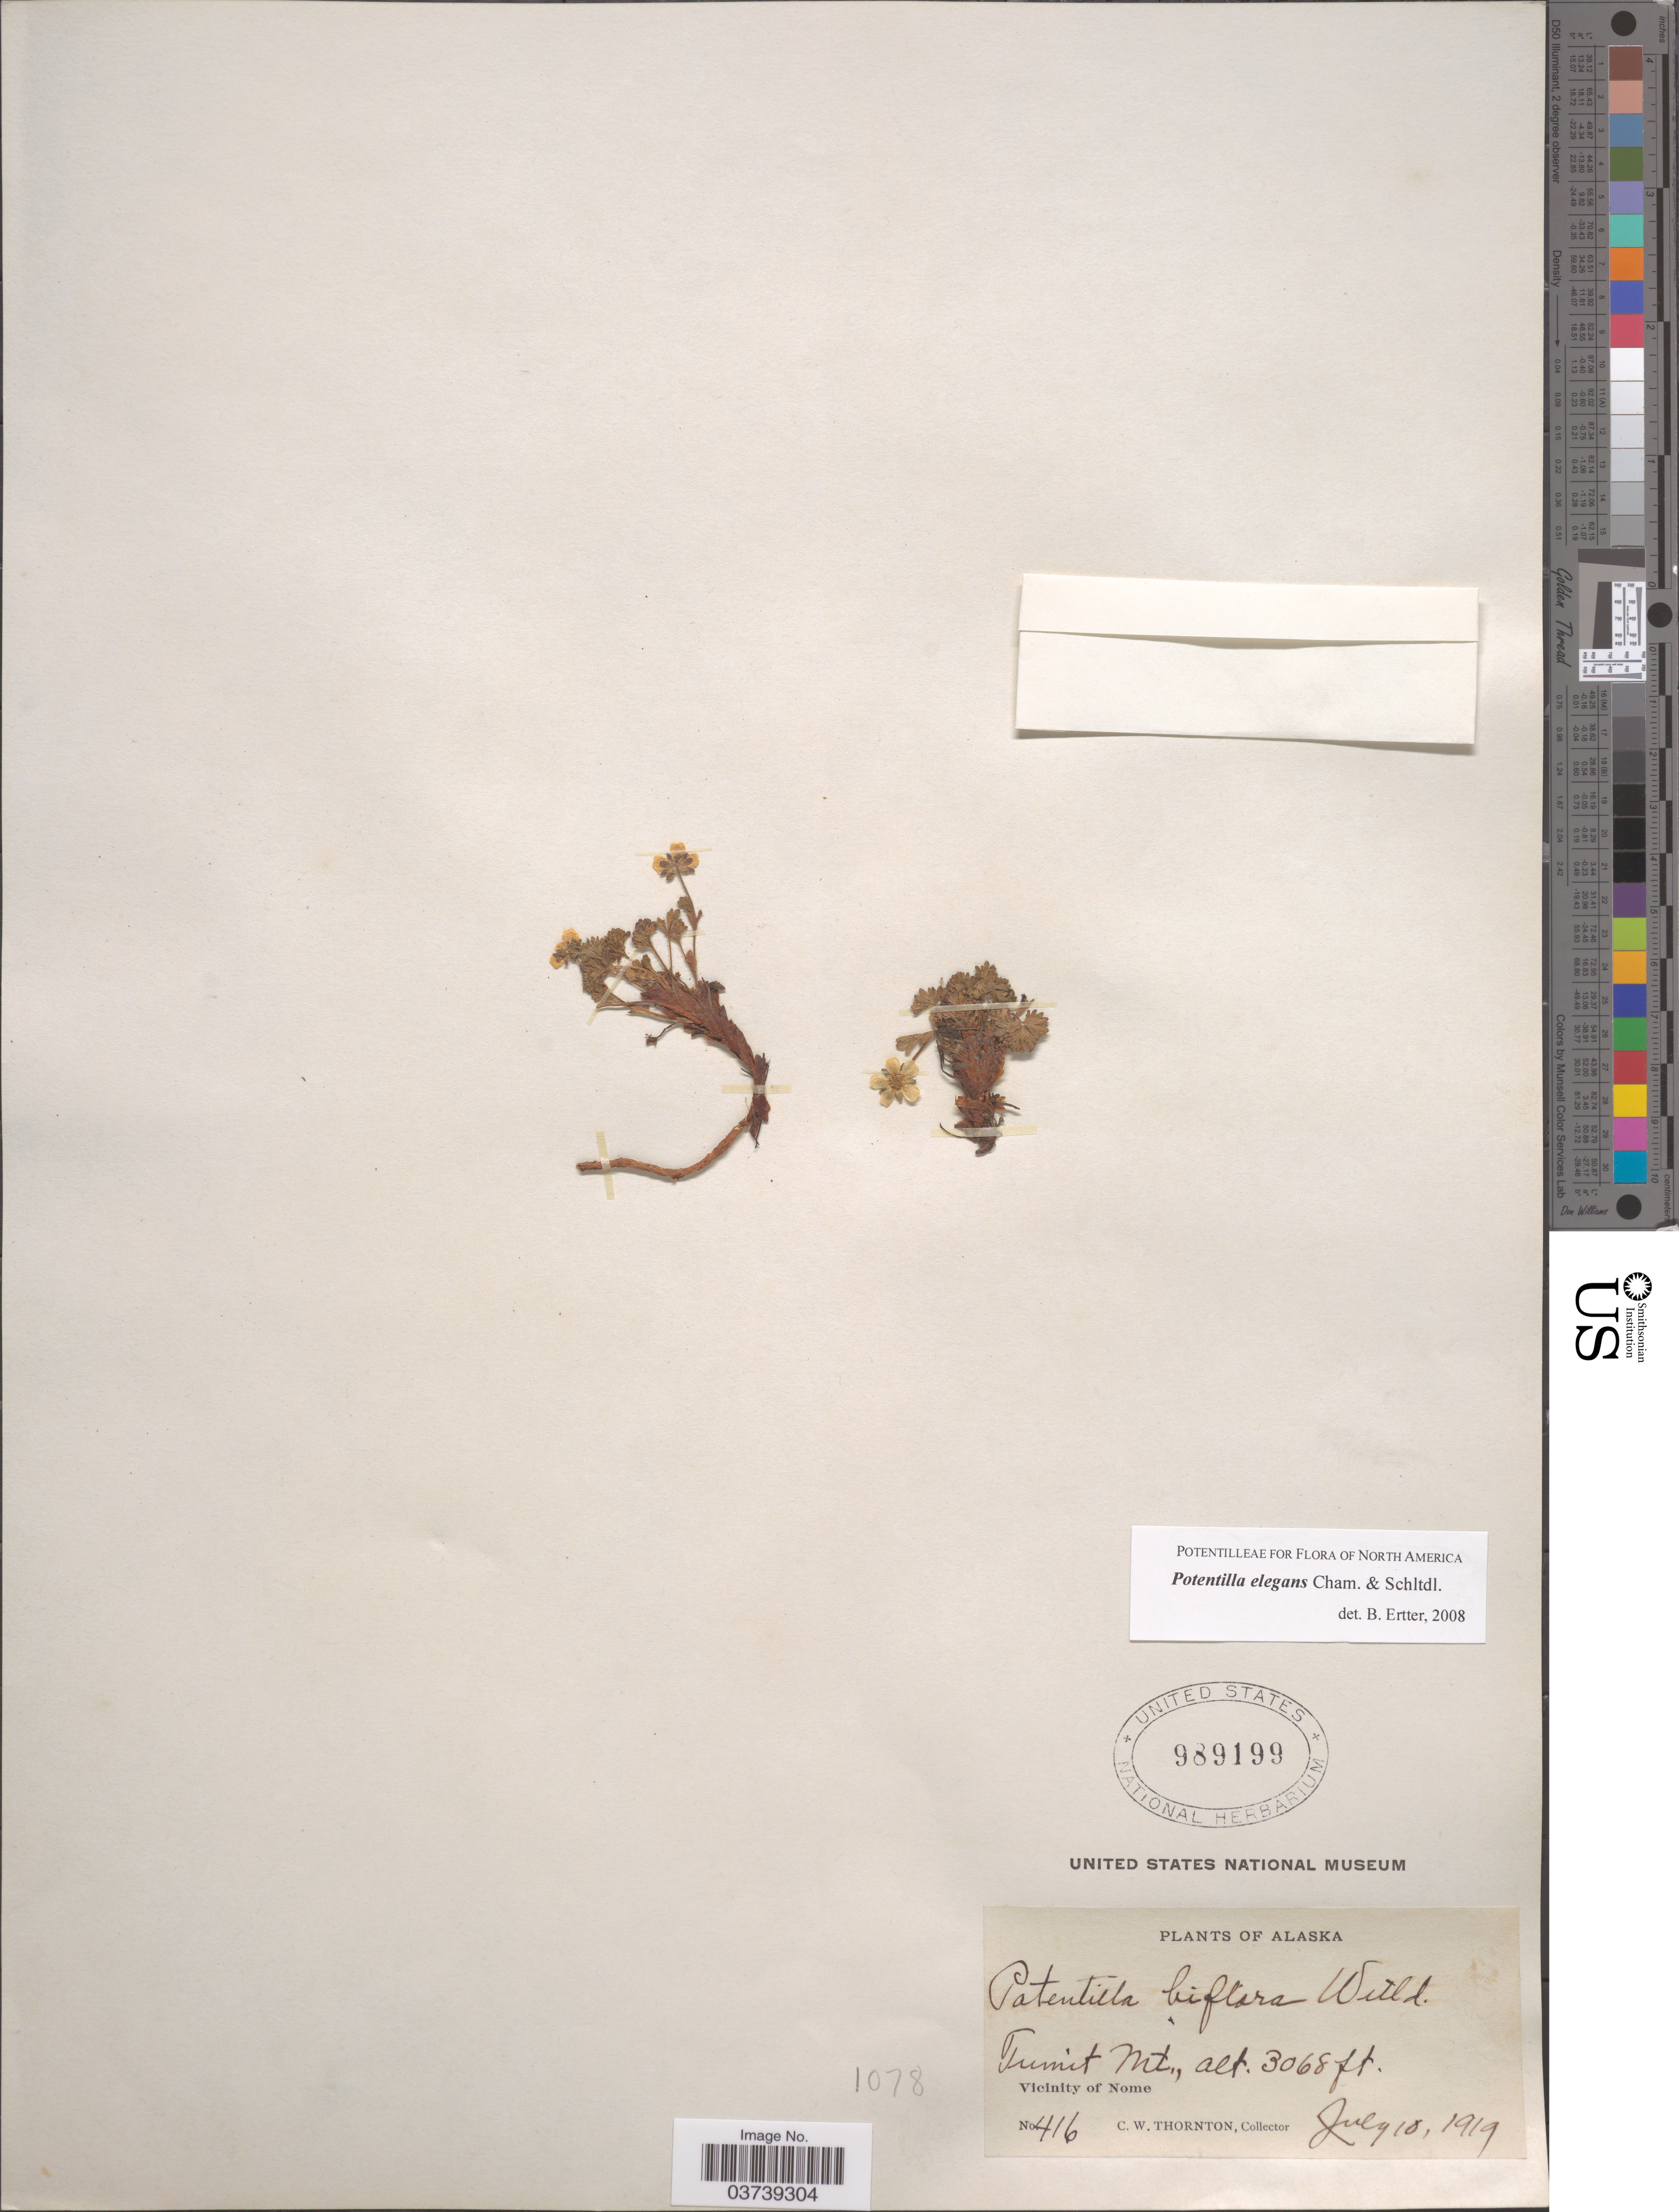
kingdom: Plantae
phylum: Tracheophyta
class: Magnoliopsida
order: Rosales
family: Rosaceae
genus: Potentilla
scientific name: Potentilla elegans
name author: Cham. & Schltr.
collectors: C. Thornton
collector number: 416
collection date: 1919-07-10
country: United States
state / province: Alaska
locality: Tumit Mt. Vicinity of Nome.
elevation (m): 935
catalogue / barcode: US 989199